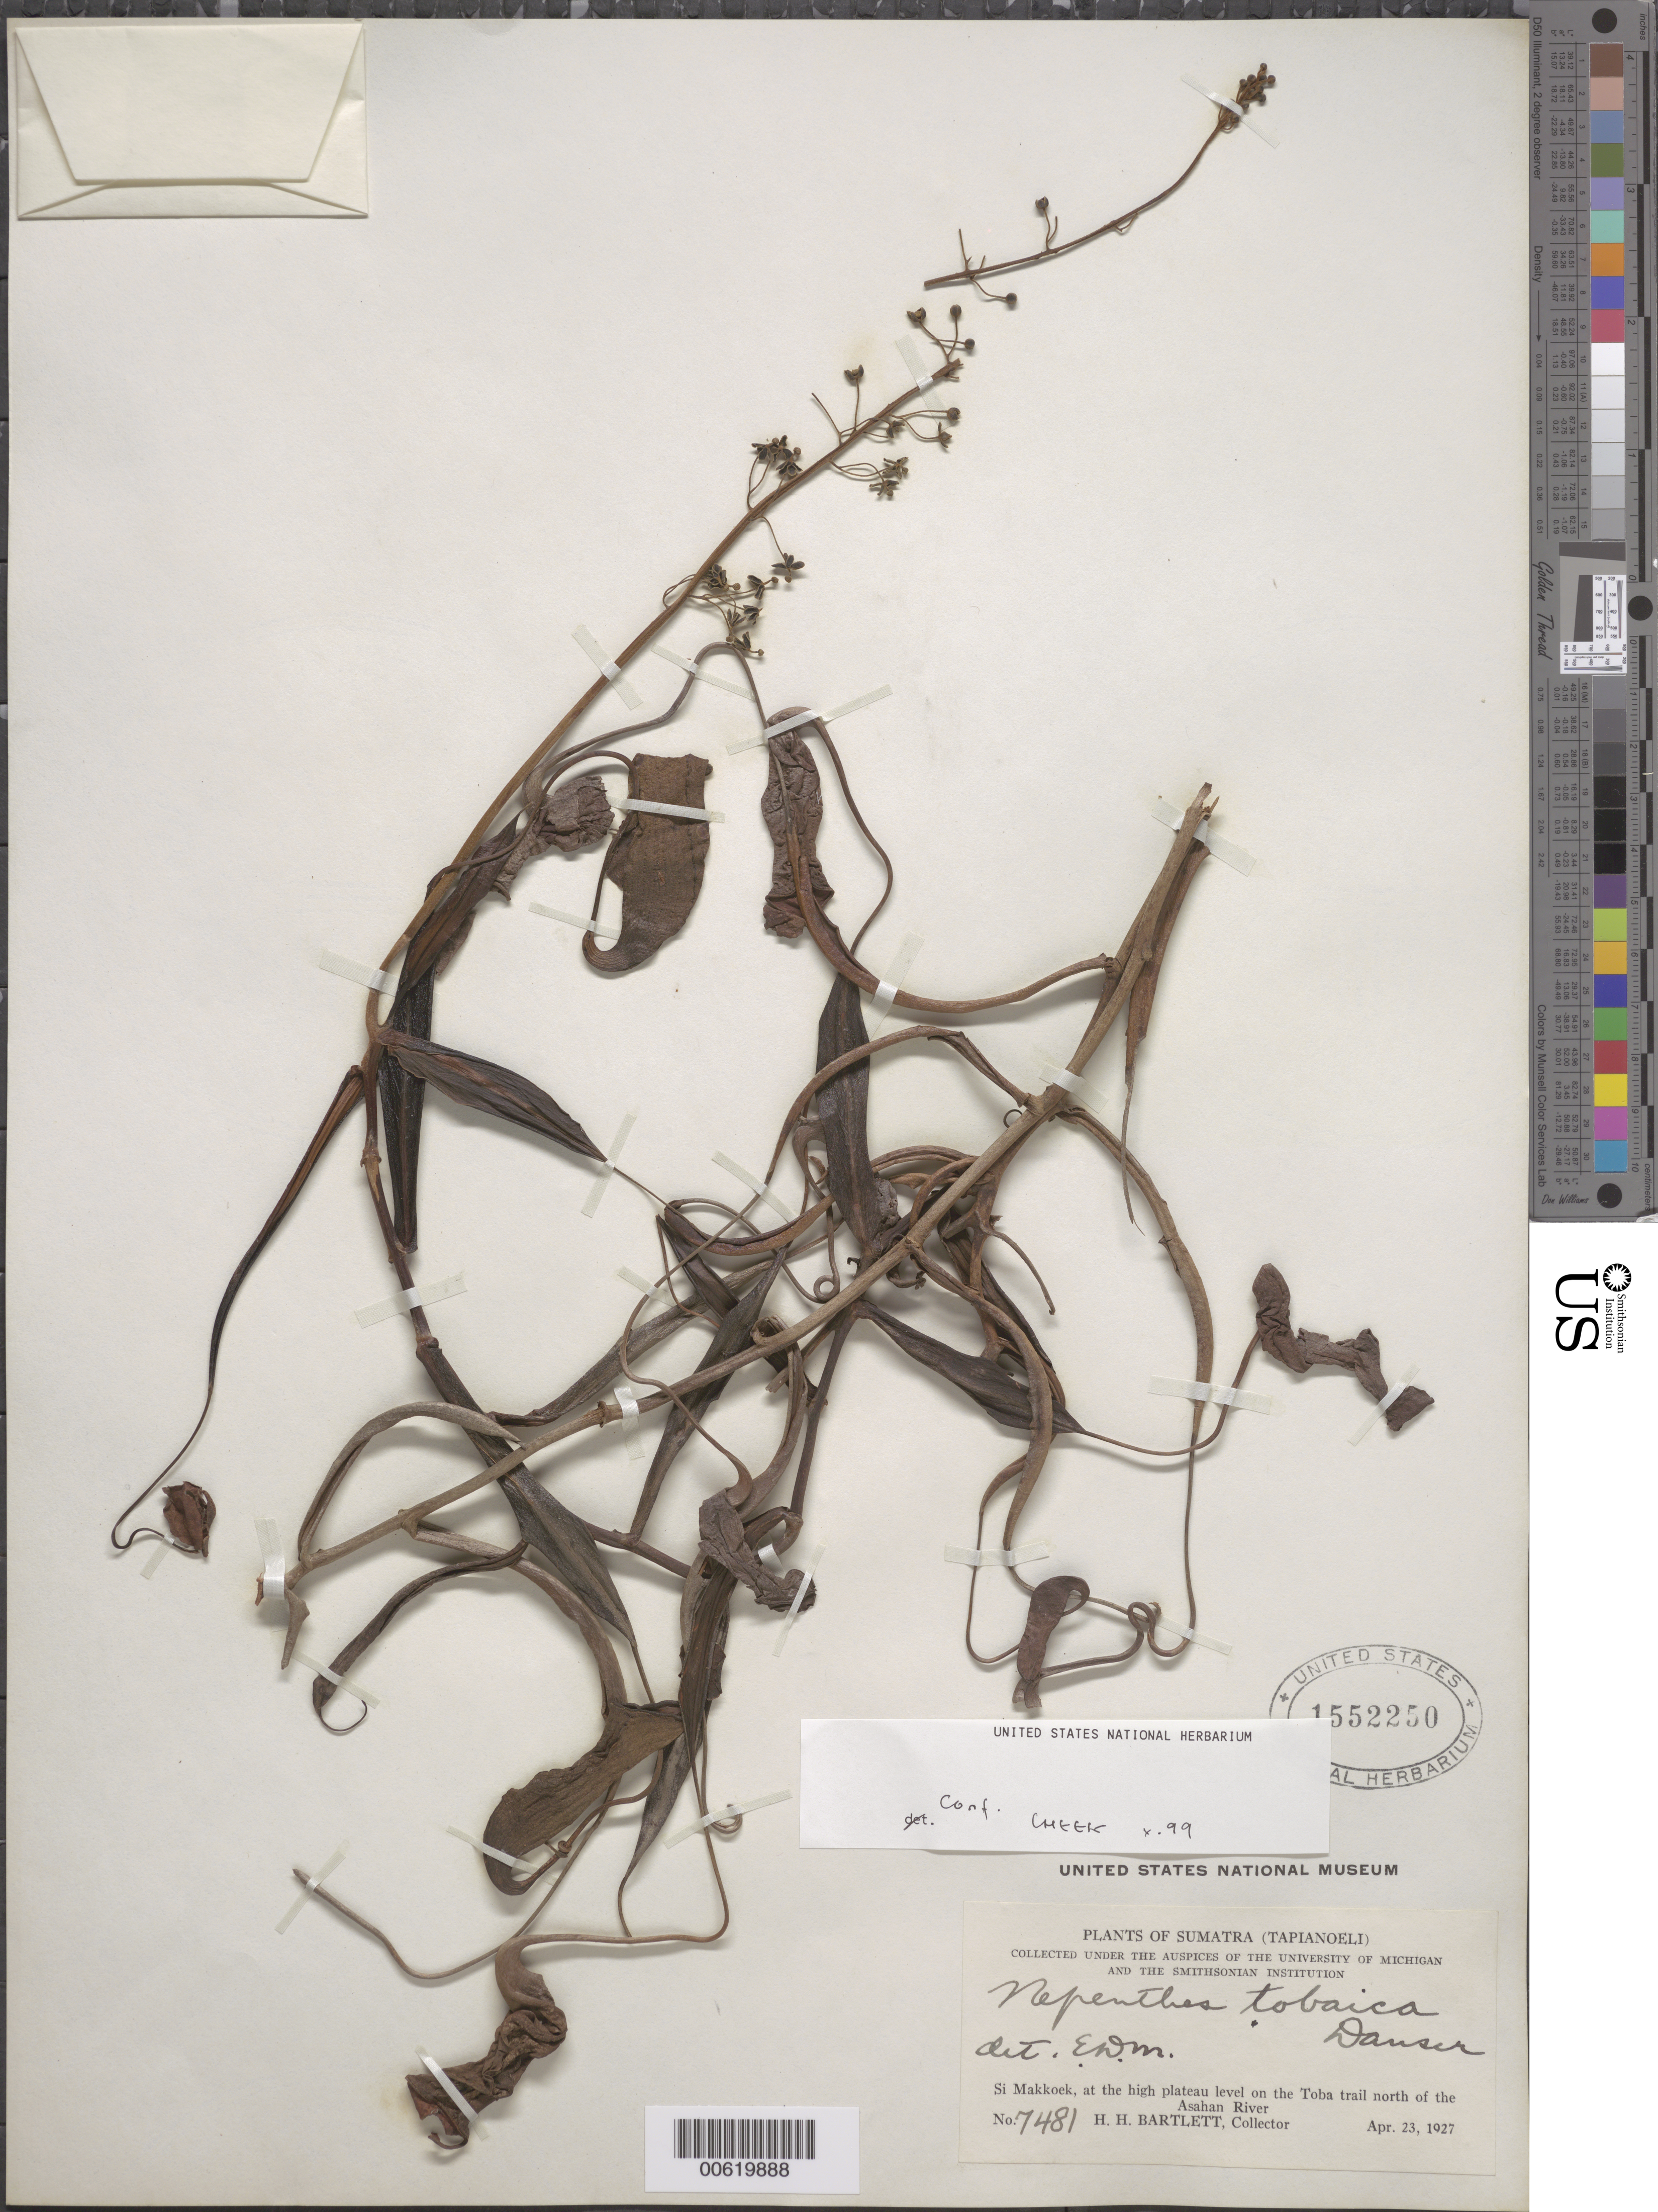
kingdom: Plantae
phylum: Tracheophyta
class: Magnoliopsida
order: Caryophyllales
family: Nepenthaceae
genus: Nepenthes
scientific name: Nepenthes tobaica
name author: Danser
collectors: H. H. Bartlett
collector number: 7481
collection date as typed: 23 Apr 1927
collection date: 1927-04-23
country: Indonesia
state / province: Sumatra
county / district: Sumatera Utara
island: Sumatra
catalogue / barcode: US 1552250